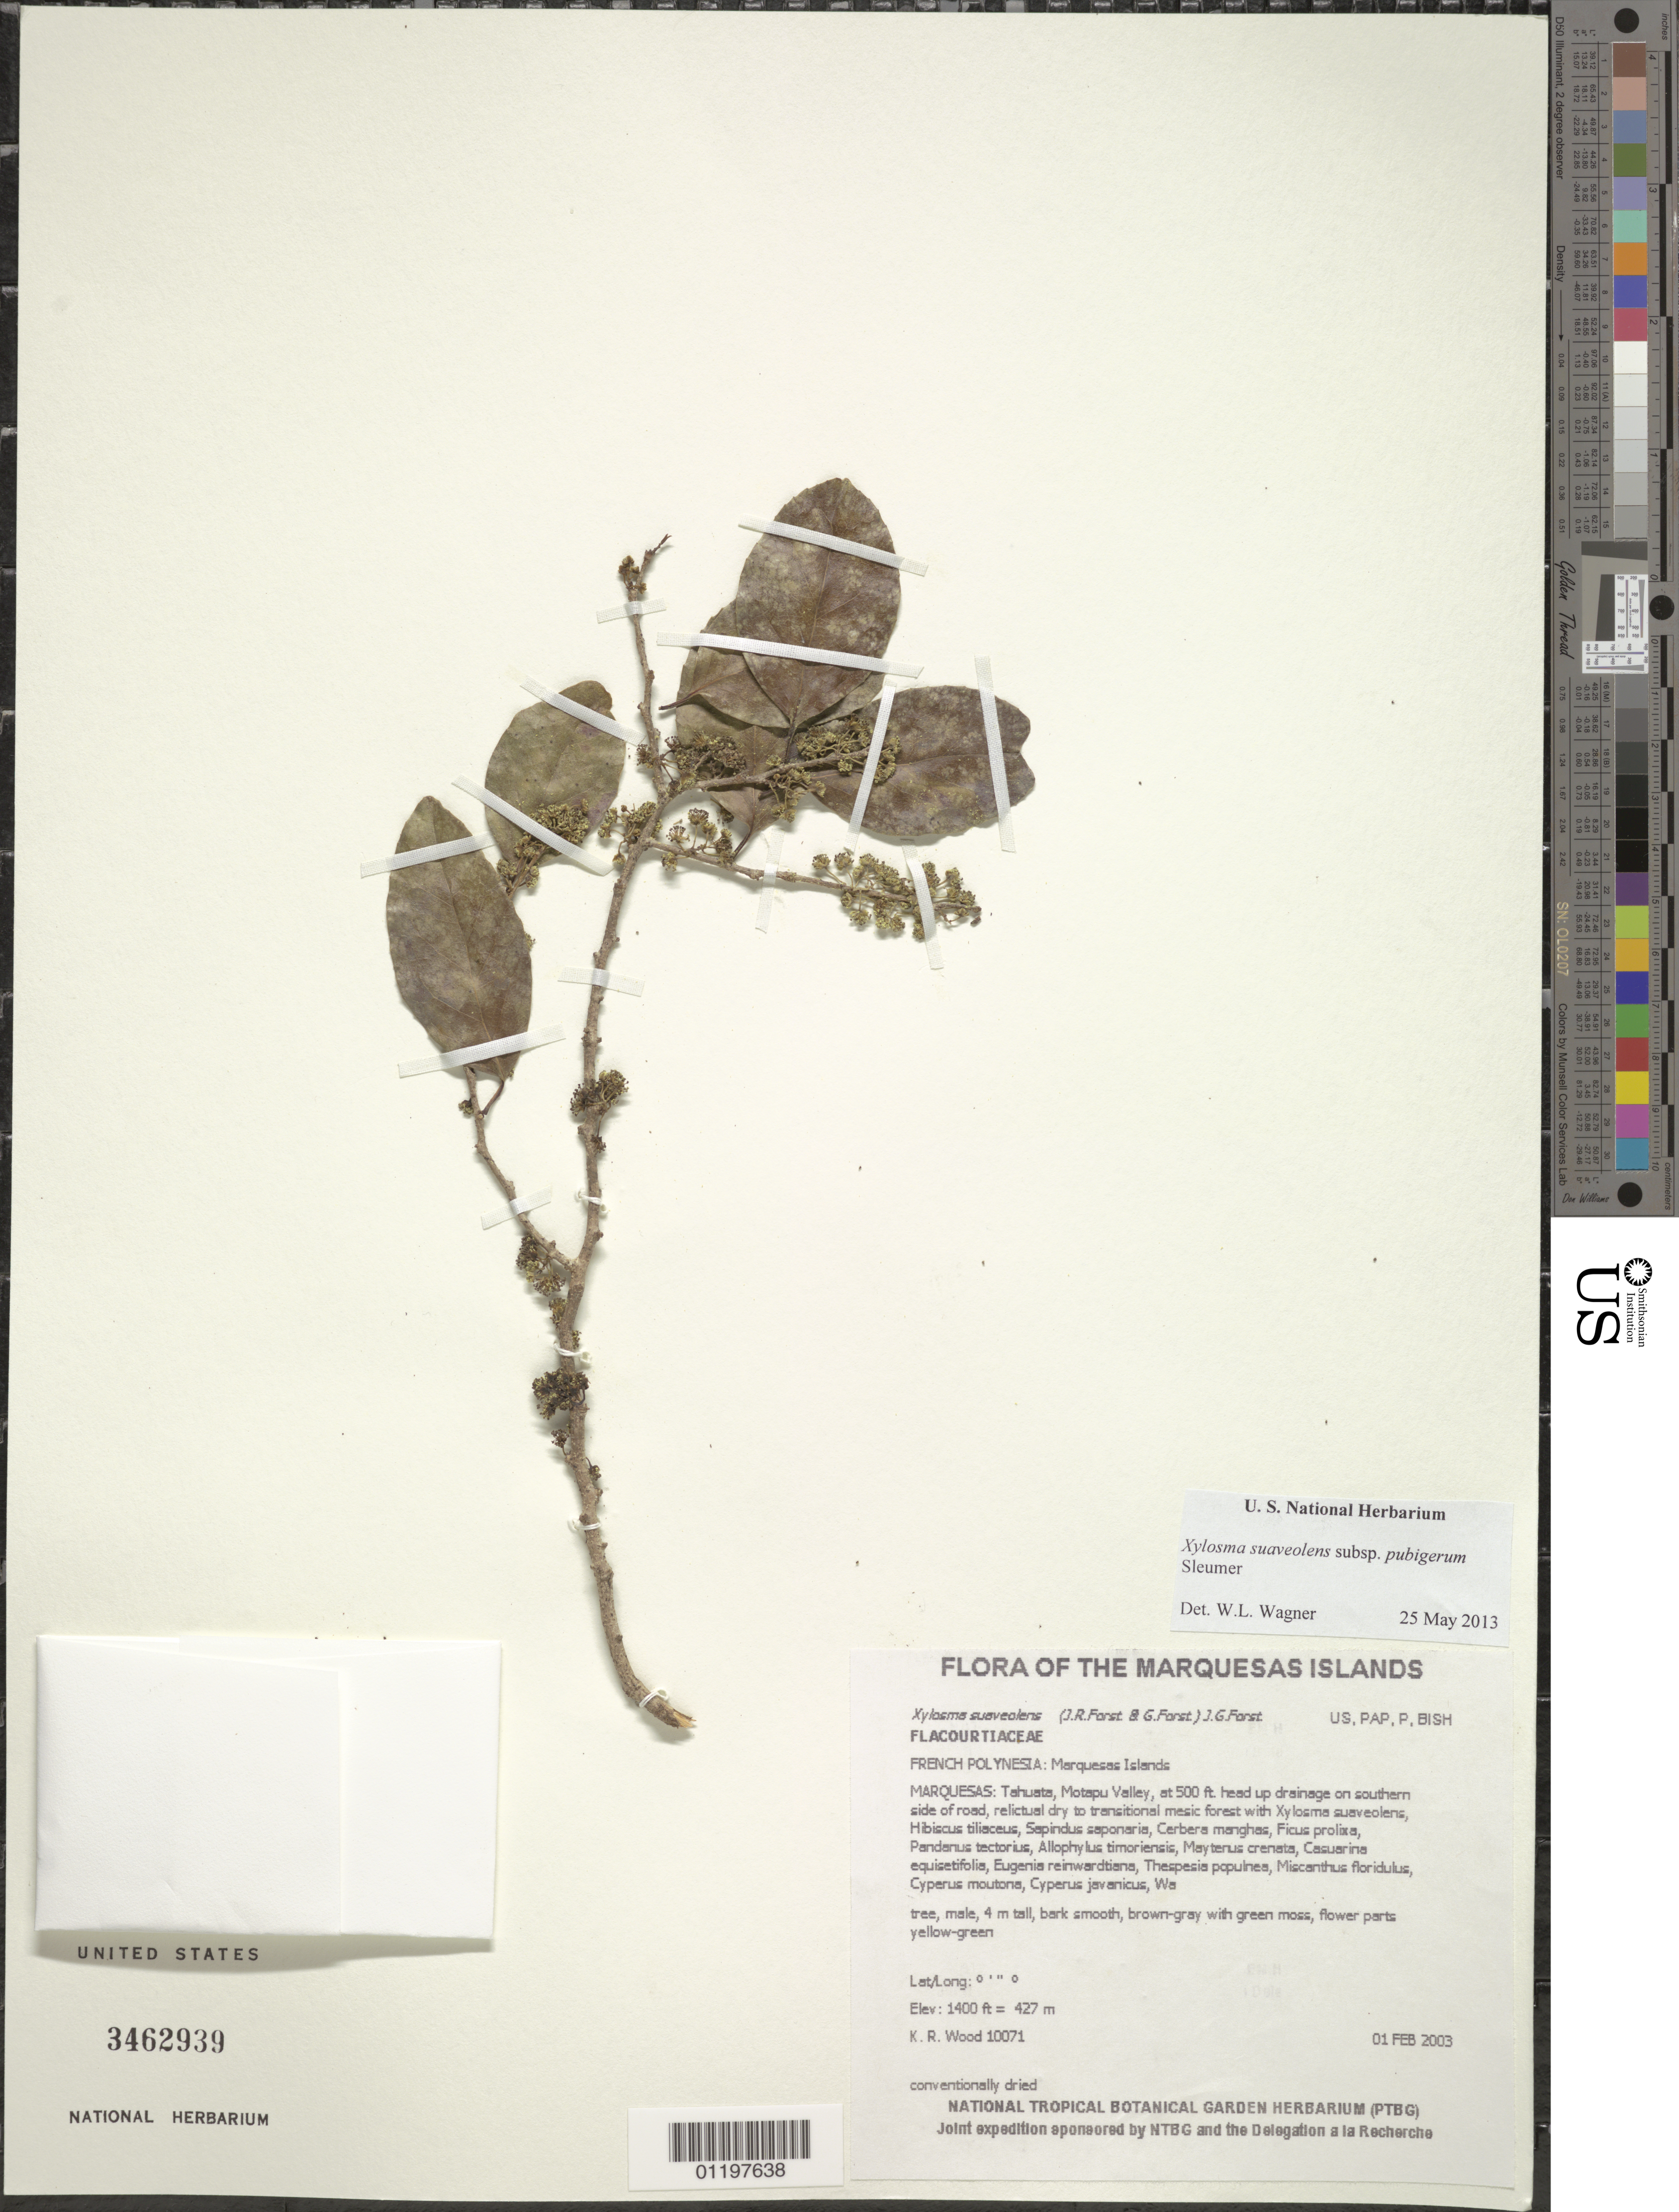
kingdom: Plantae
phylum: Tracheophyta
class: Magnoliopsida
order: Malpighiales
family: Salicaceae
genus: Xylosma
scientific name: Xylosma suaveolens subsp. pubigera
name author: Sleumer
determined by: Lorence, David H., (PTBG), National Tropical Botanical Garden (UNITED STATES)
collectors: K. R. Wood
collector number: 10071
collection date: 2003-02-01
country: French Polynesia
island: Tahuata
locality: Motapu Valley, at 500 ft. head up drainage on southern side of road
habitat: Relictual dry to transitional mesic forest. Upper slope, NW aspect, steep slope, closed, dry to mesic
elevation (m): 427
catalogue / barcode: US 3462939